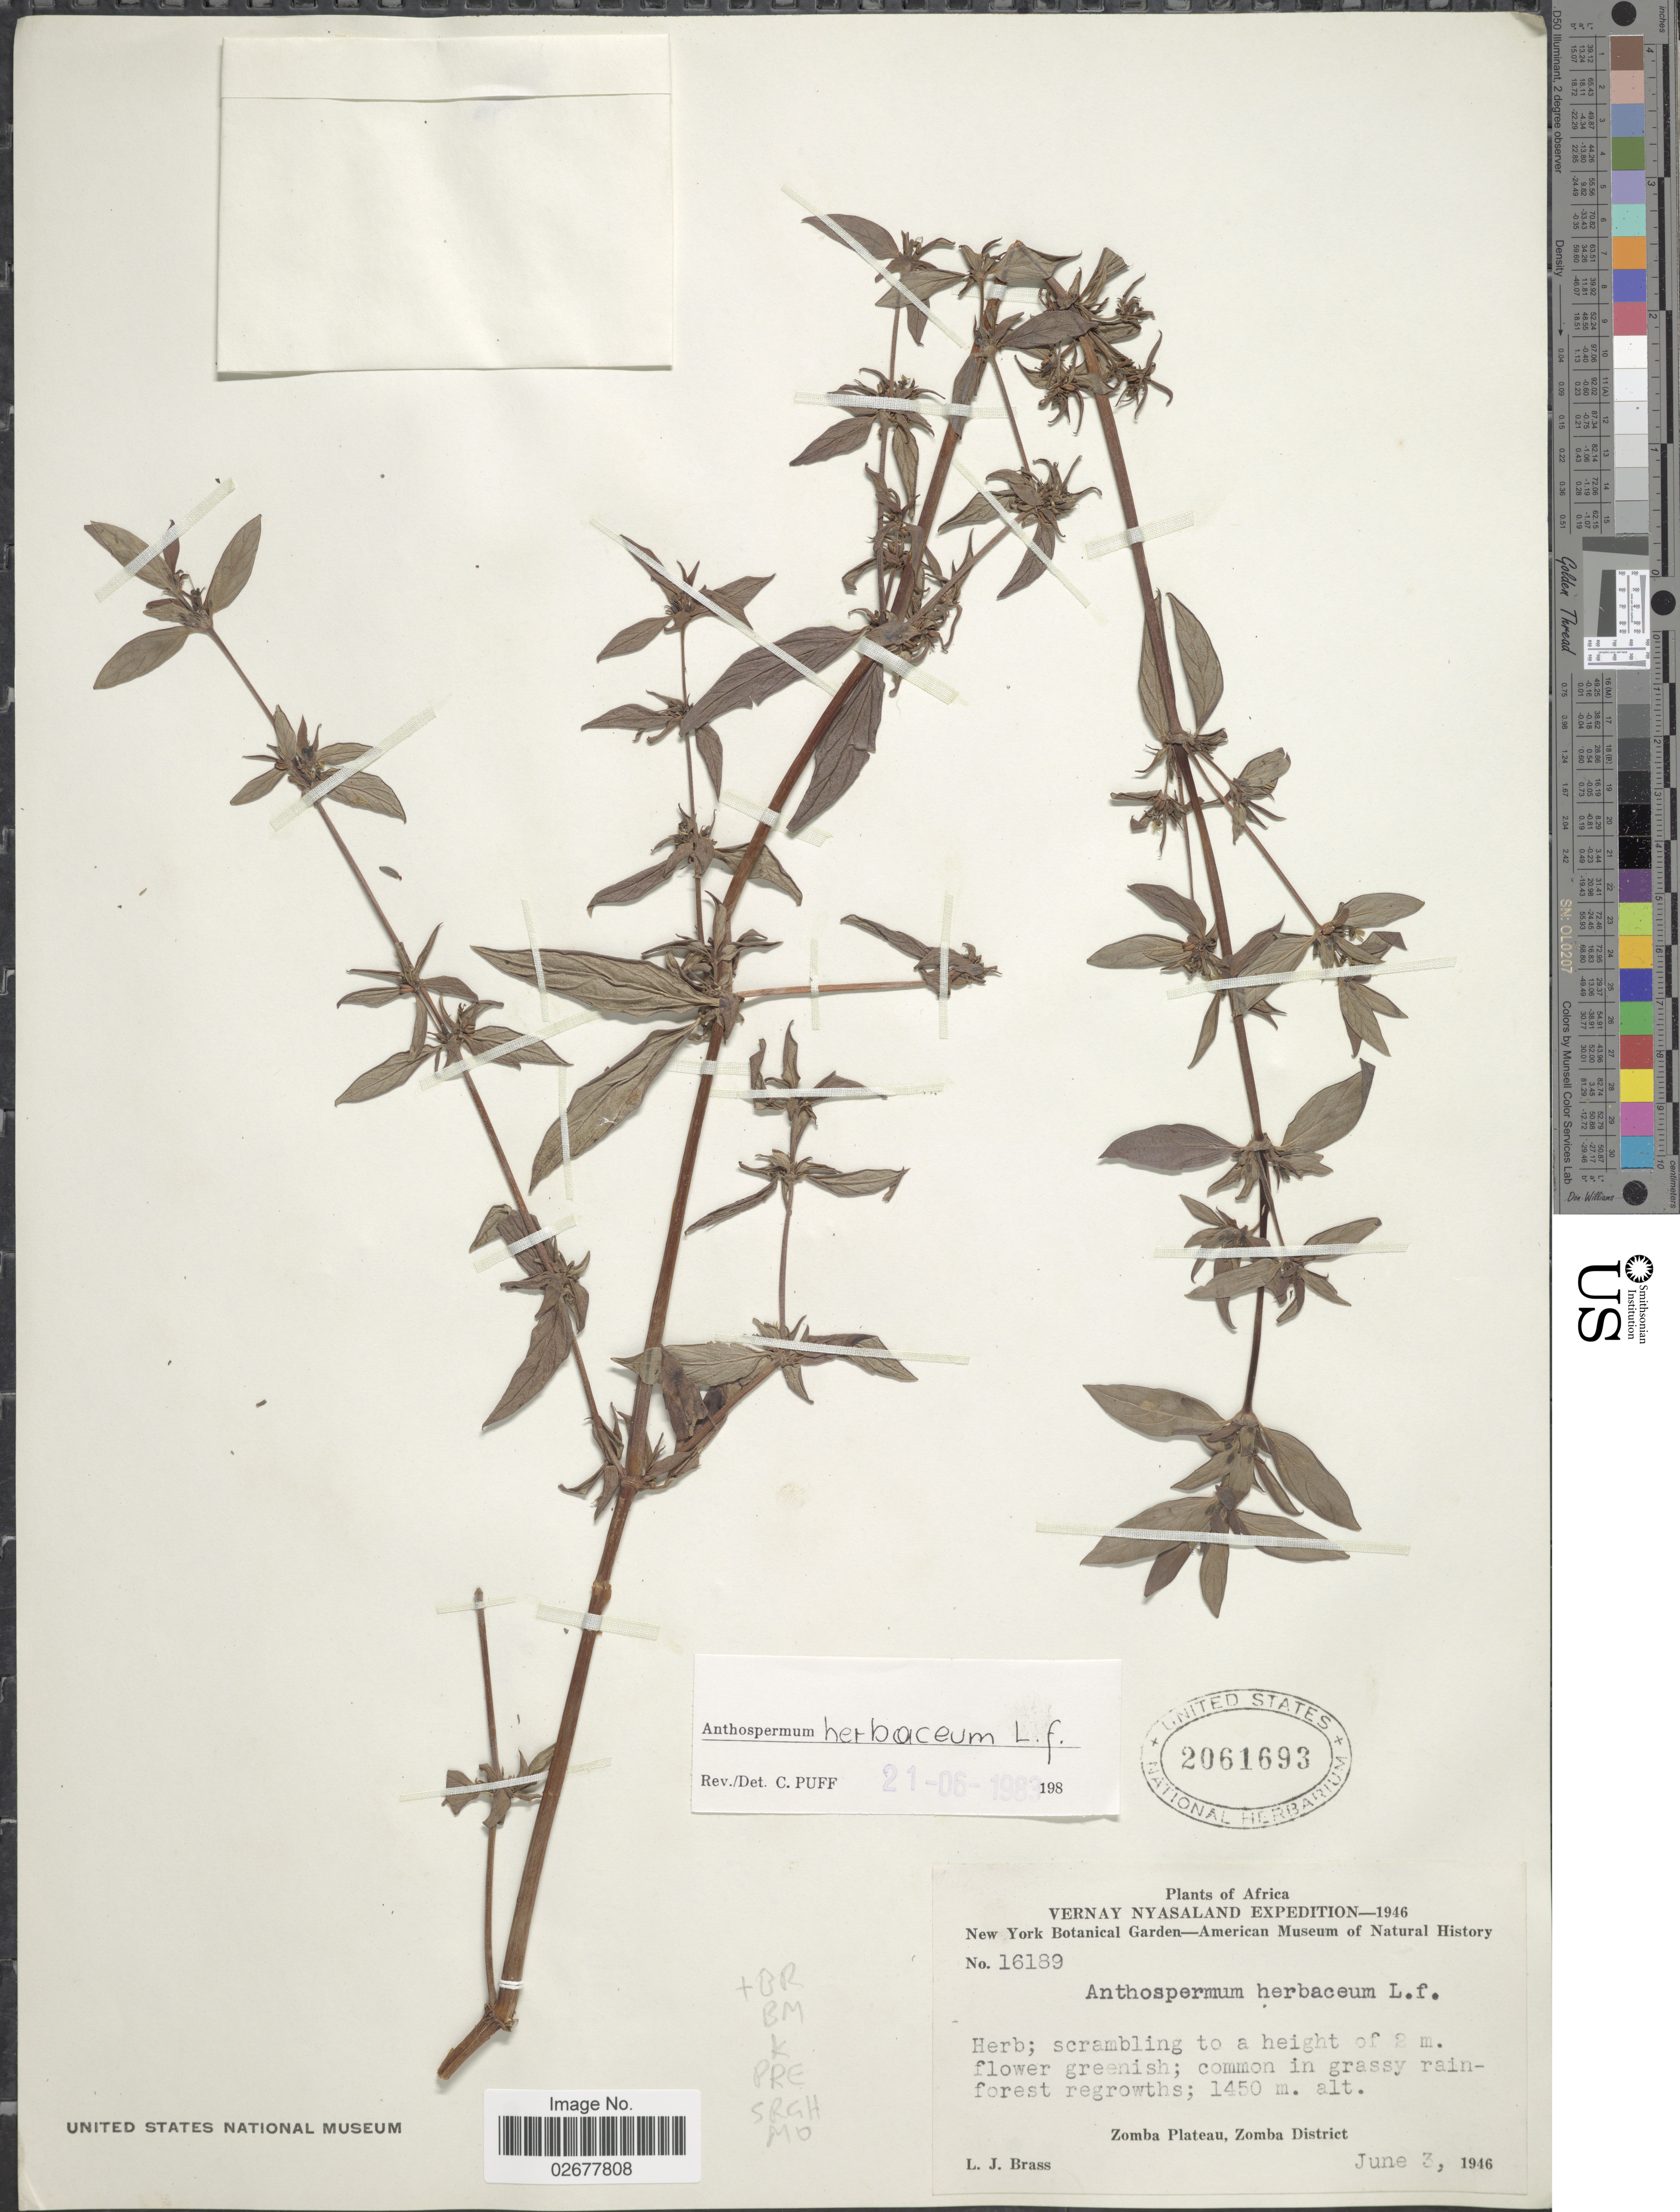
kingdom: Plantae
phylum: Tracheophyta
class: Magnoliopsida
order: Gentianales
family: Rubiaceae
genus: Anthospermum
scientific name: Anthospermum herbaceum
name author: L. f.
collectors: L. J. Brass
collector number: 16189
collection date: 1946-06-03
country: Malawi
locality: Vernay Nyasaland; common in grassy rainforest regrowths; Zomba Plateau, Zomba District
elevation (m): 1450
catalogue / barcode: US 2061693